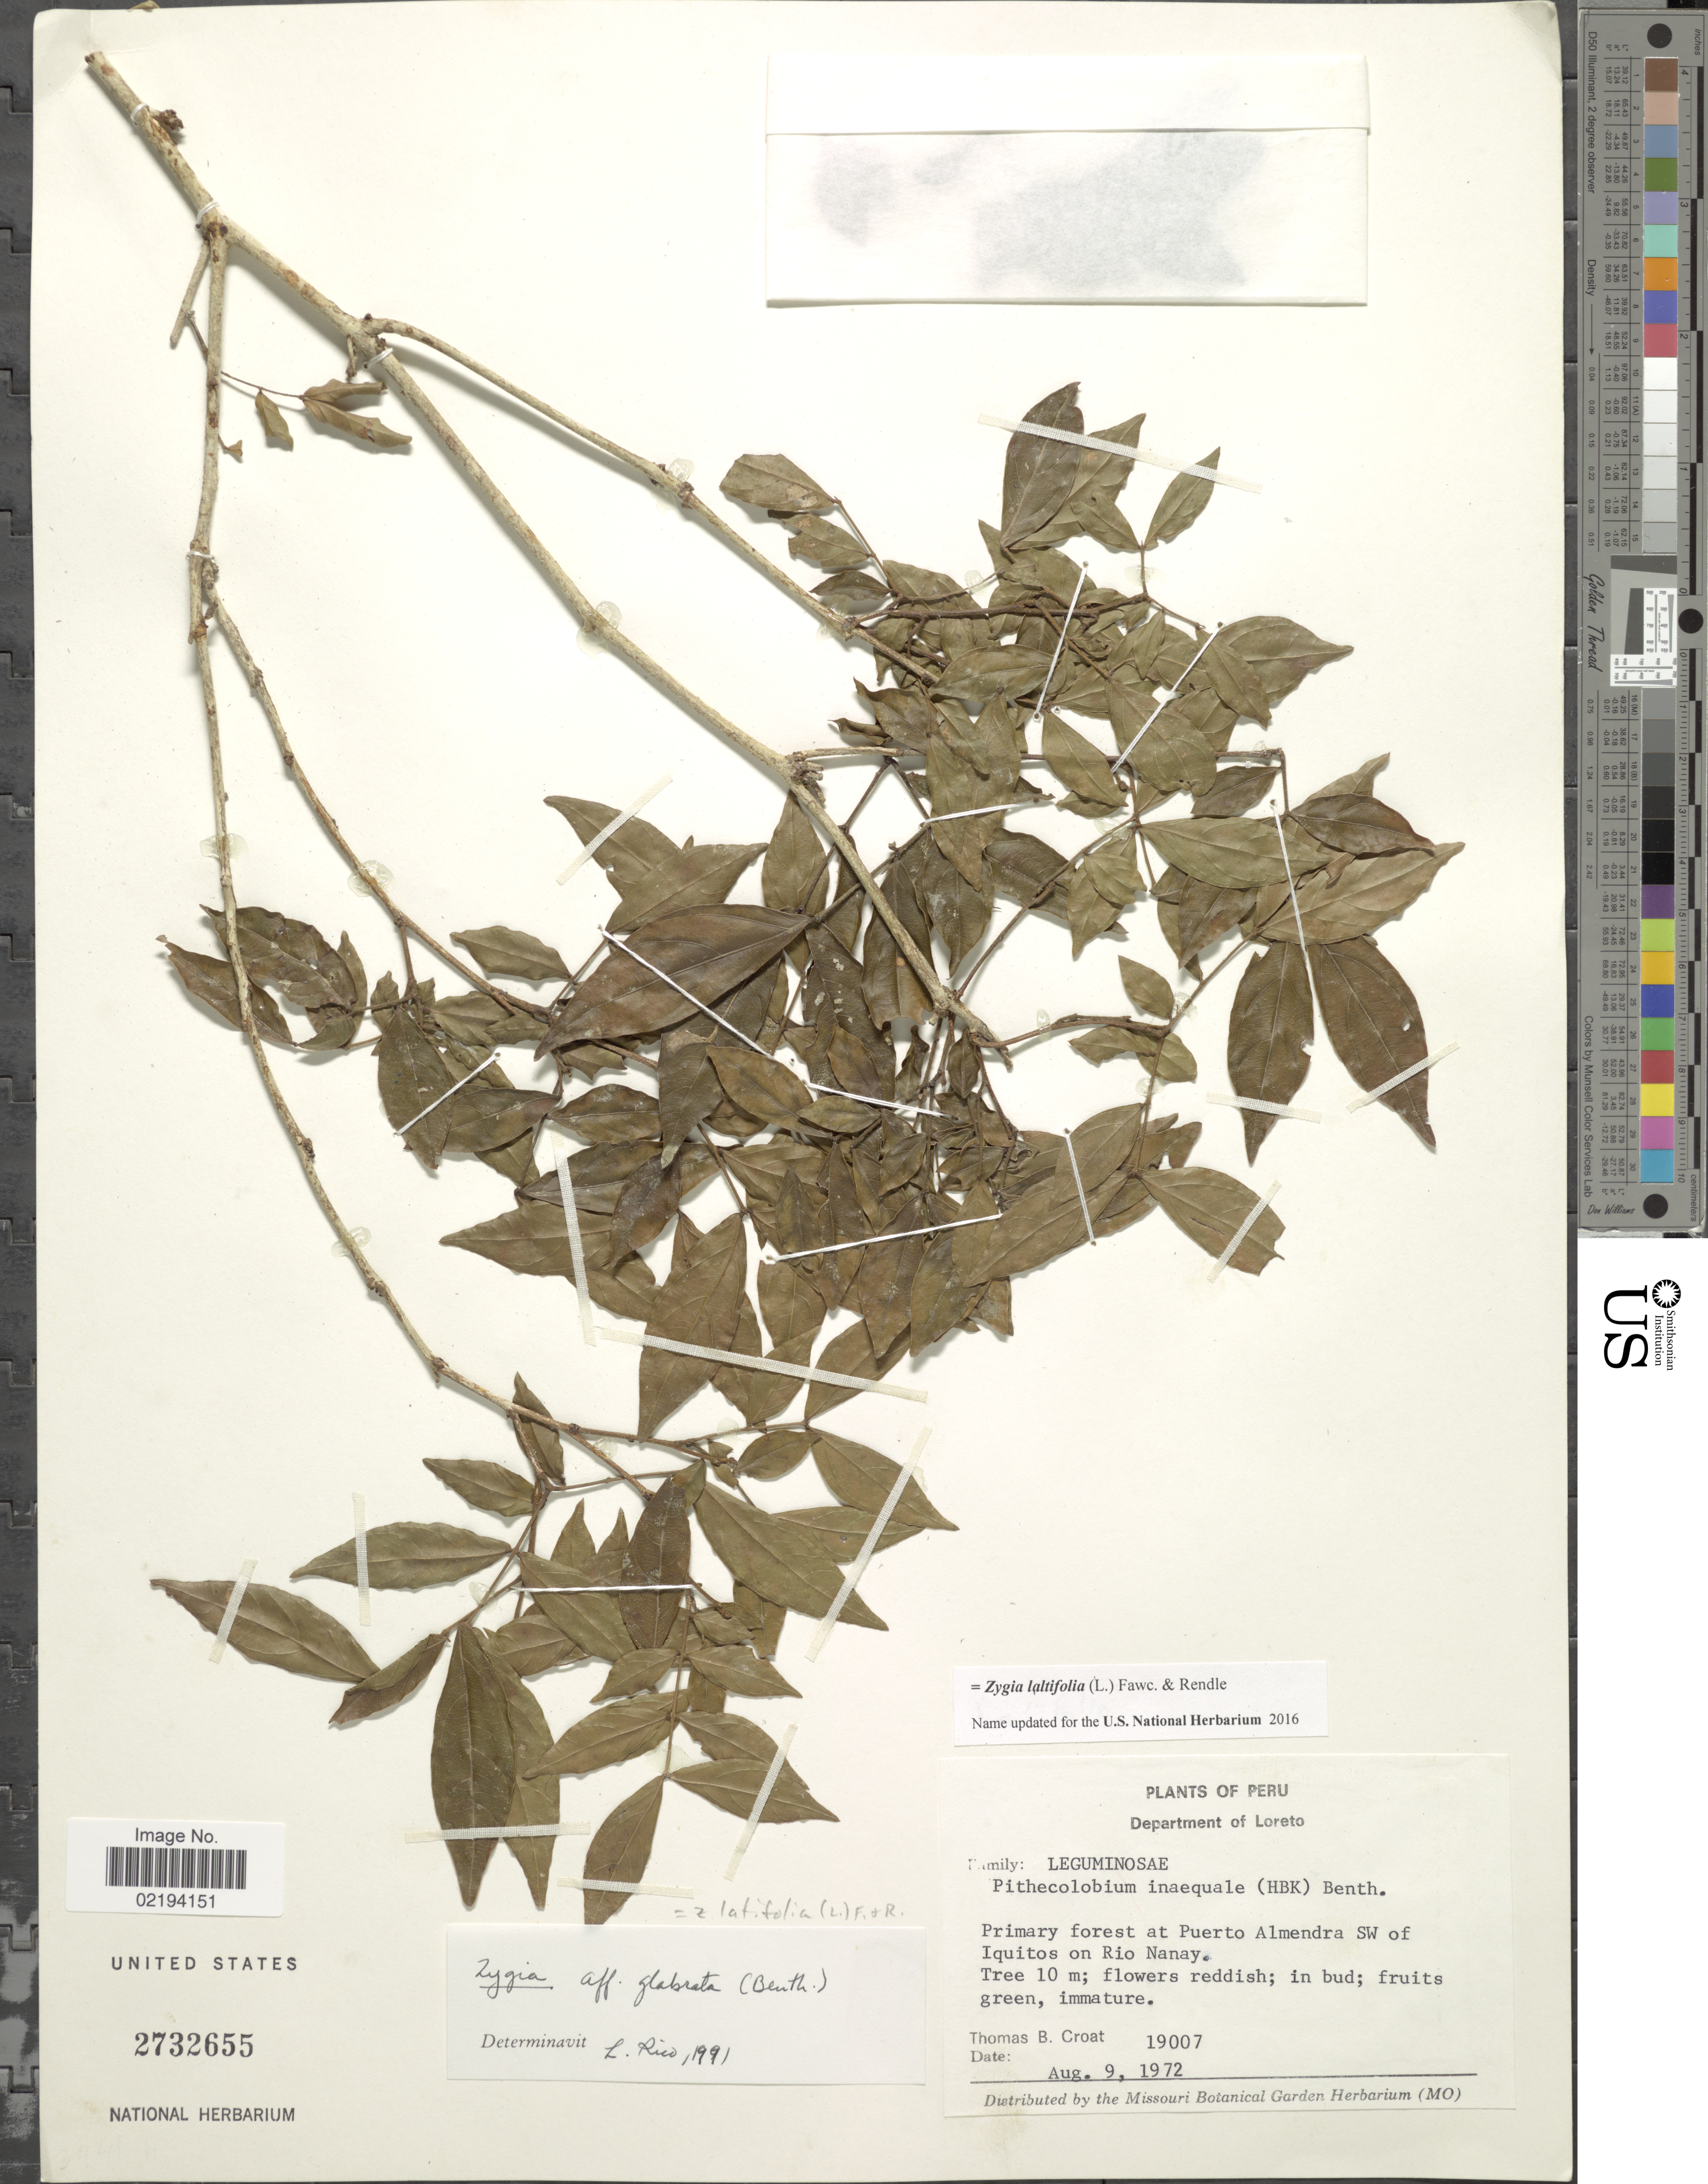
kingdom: Plantae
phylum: Tracheophyta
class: Magnoliopsida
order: Fabales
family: Fabaceae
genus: Zygia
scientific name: Zygia latifolia var. latifolia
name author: (L.) Fawc. & Rendle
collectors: T. B. Croat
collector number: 19007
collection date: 1972-08-09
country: Peru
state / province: Loreto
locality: Department of Loreto, Primary forest at Puerto Almendra SW of Iquitos on Rio Nanay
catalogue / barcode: US 2732655